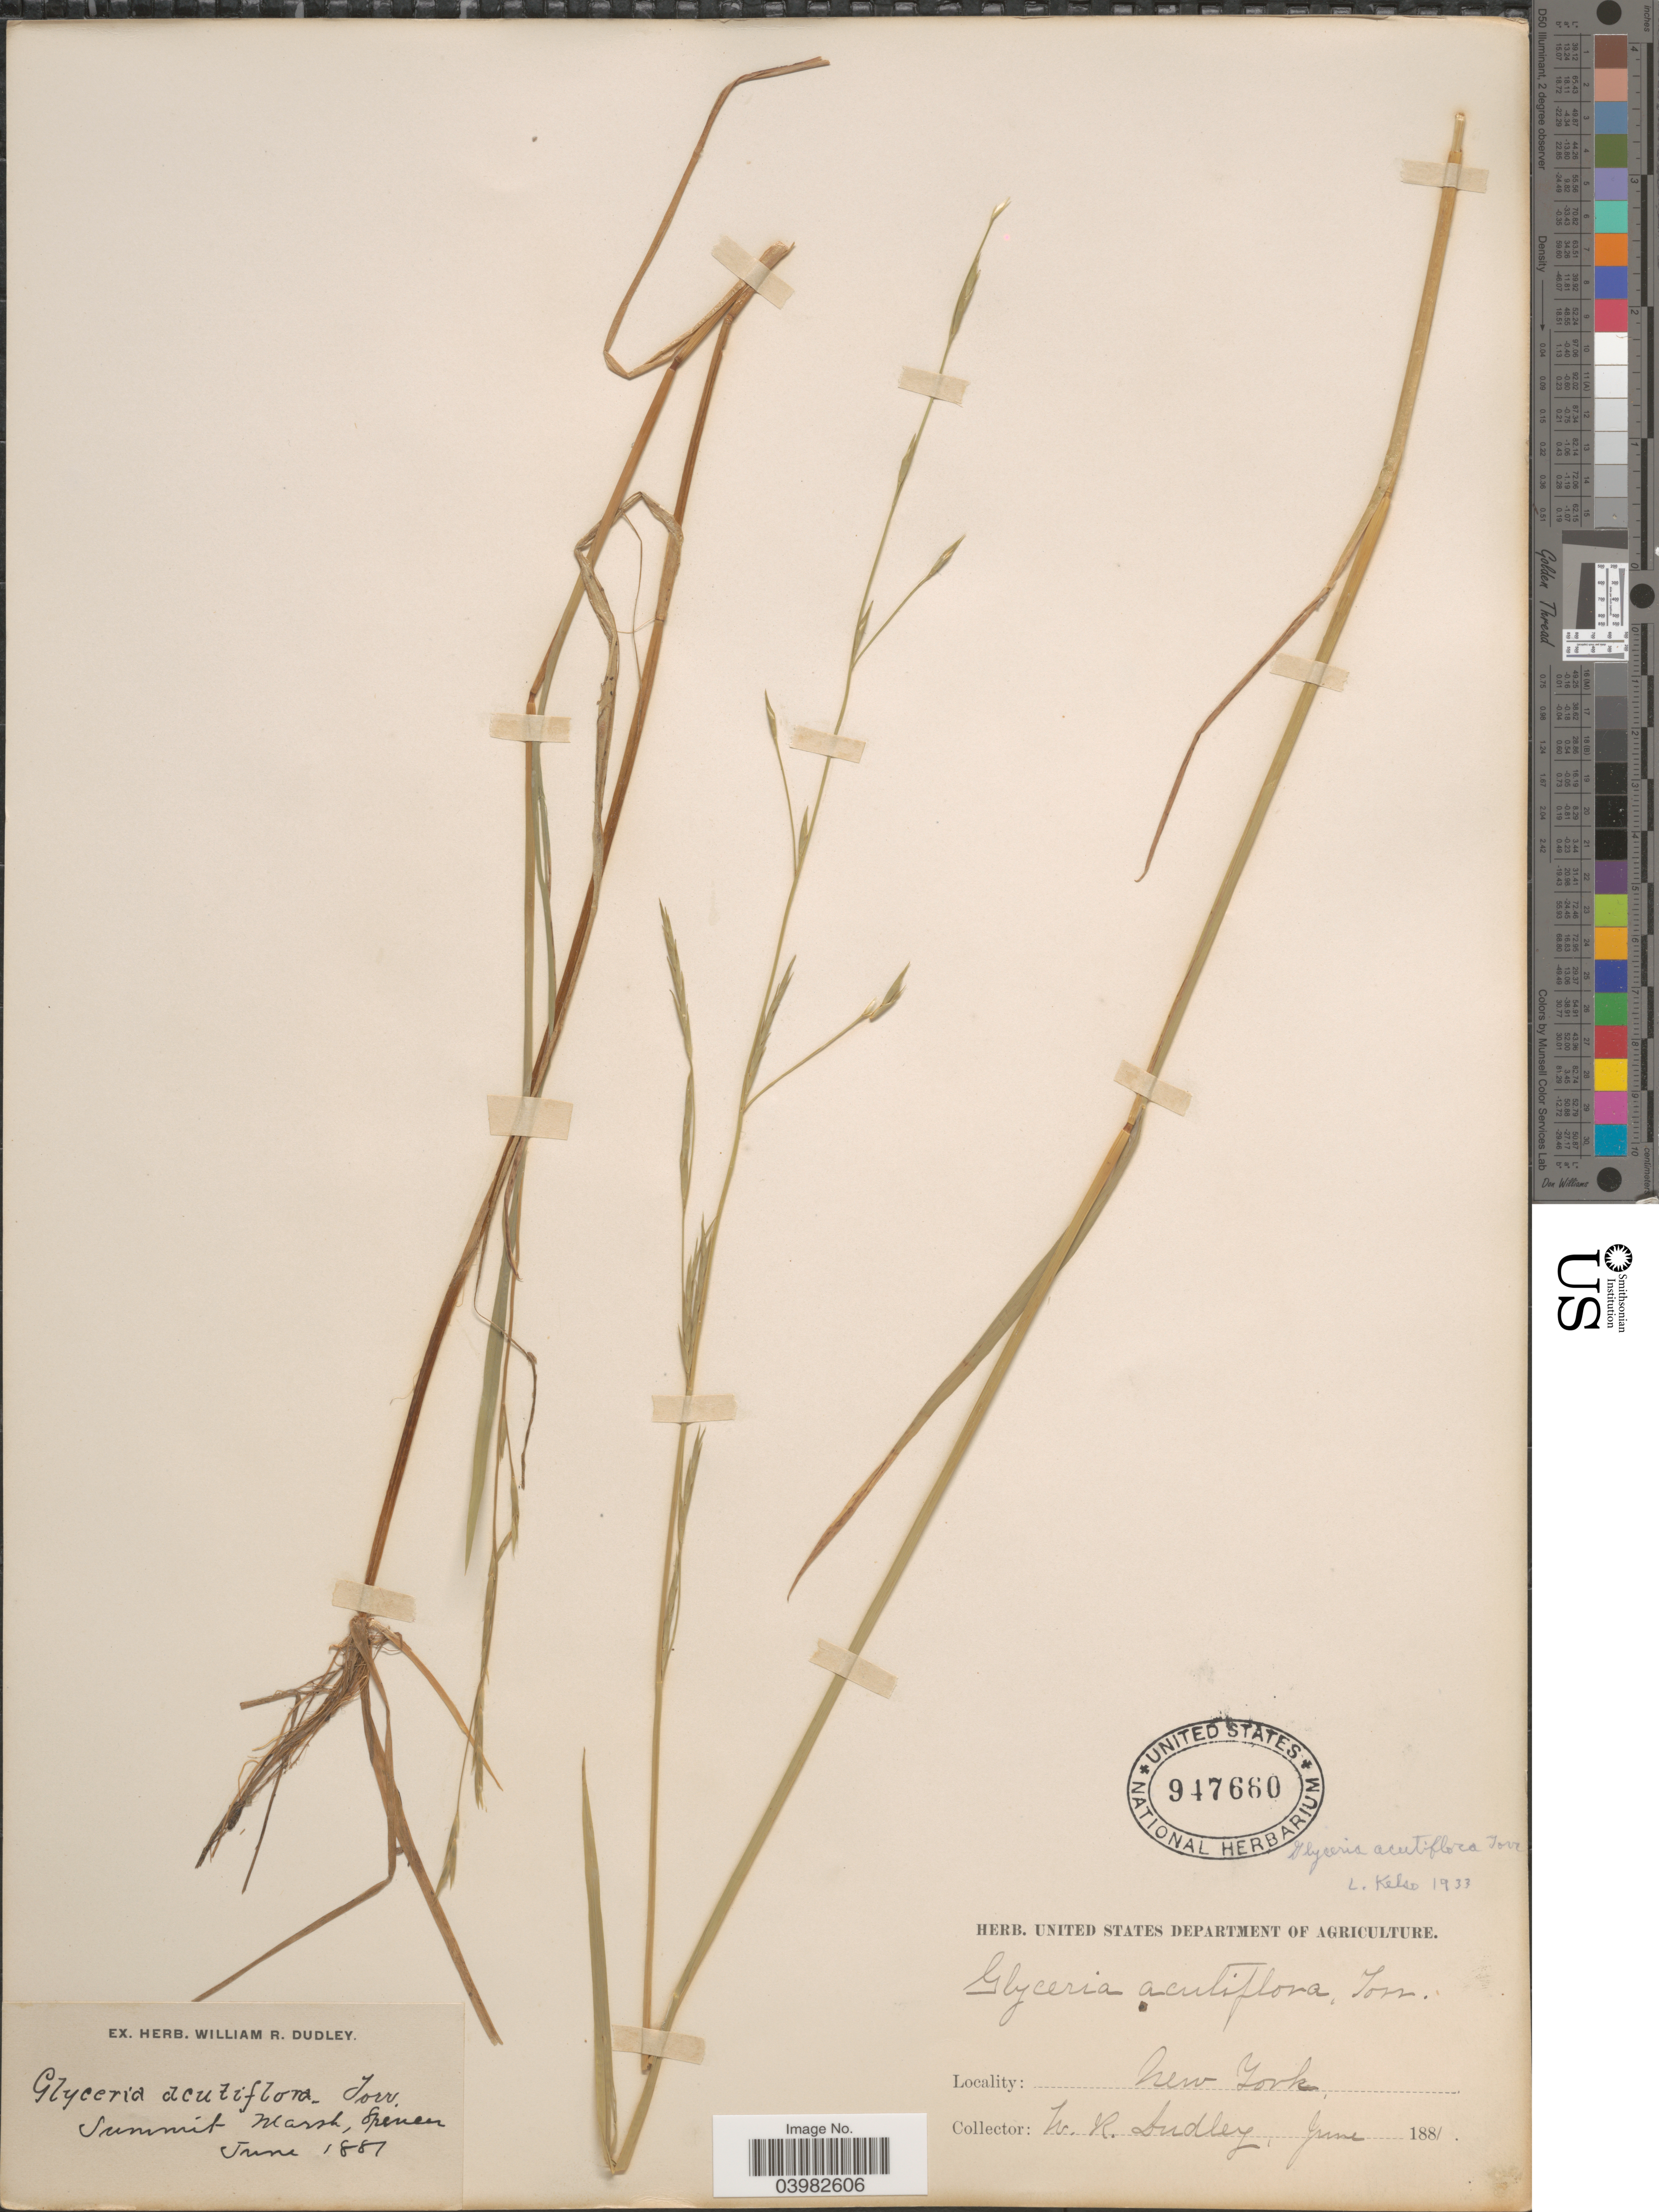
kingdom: Plantae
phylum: Tracheophyta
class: Liliopsida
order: Poales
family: Poaceae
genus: Glyceria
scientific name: Glyceria acutiflora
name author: Torr.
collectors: W. Dudley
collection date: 1881-06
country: United States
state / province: New York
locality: Summit Marsh, Spencer.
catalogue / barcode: US 947660